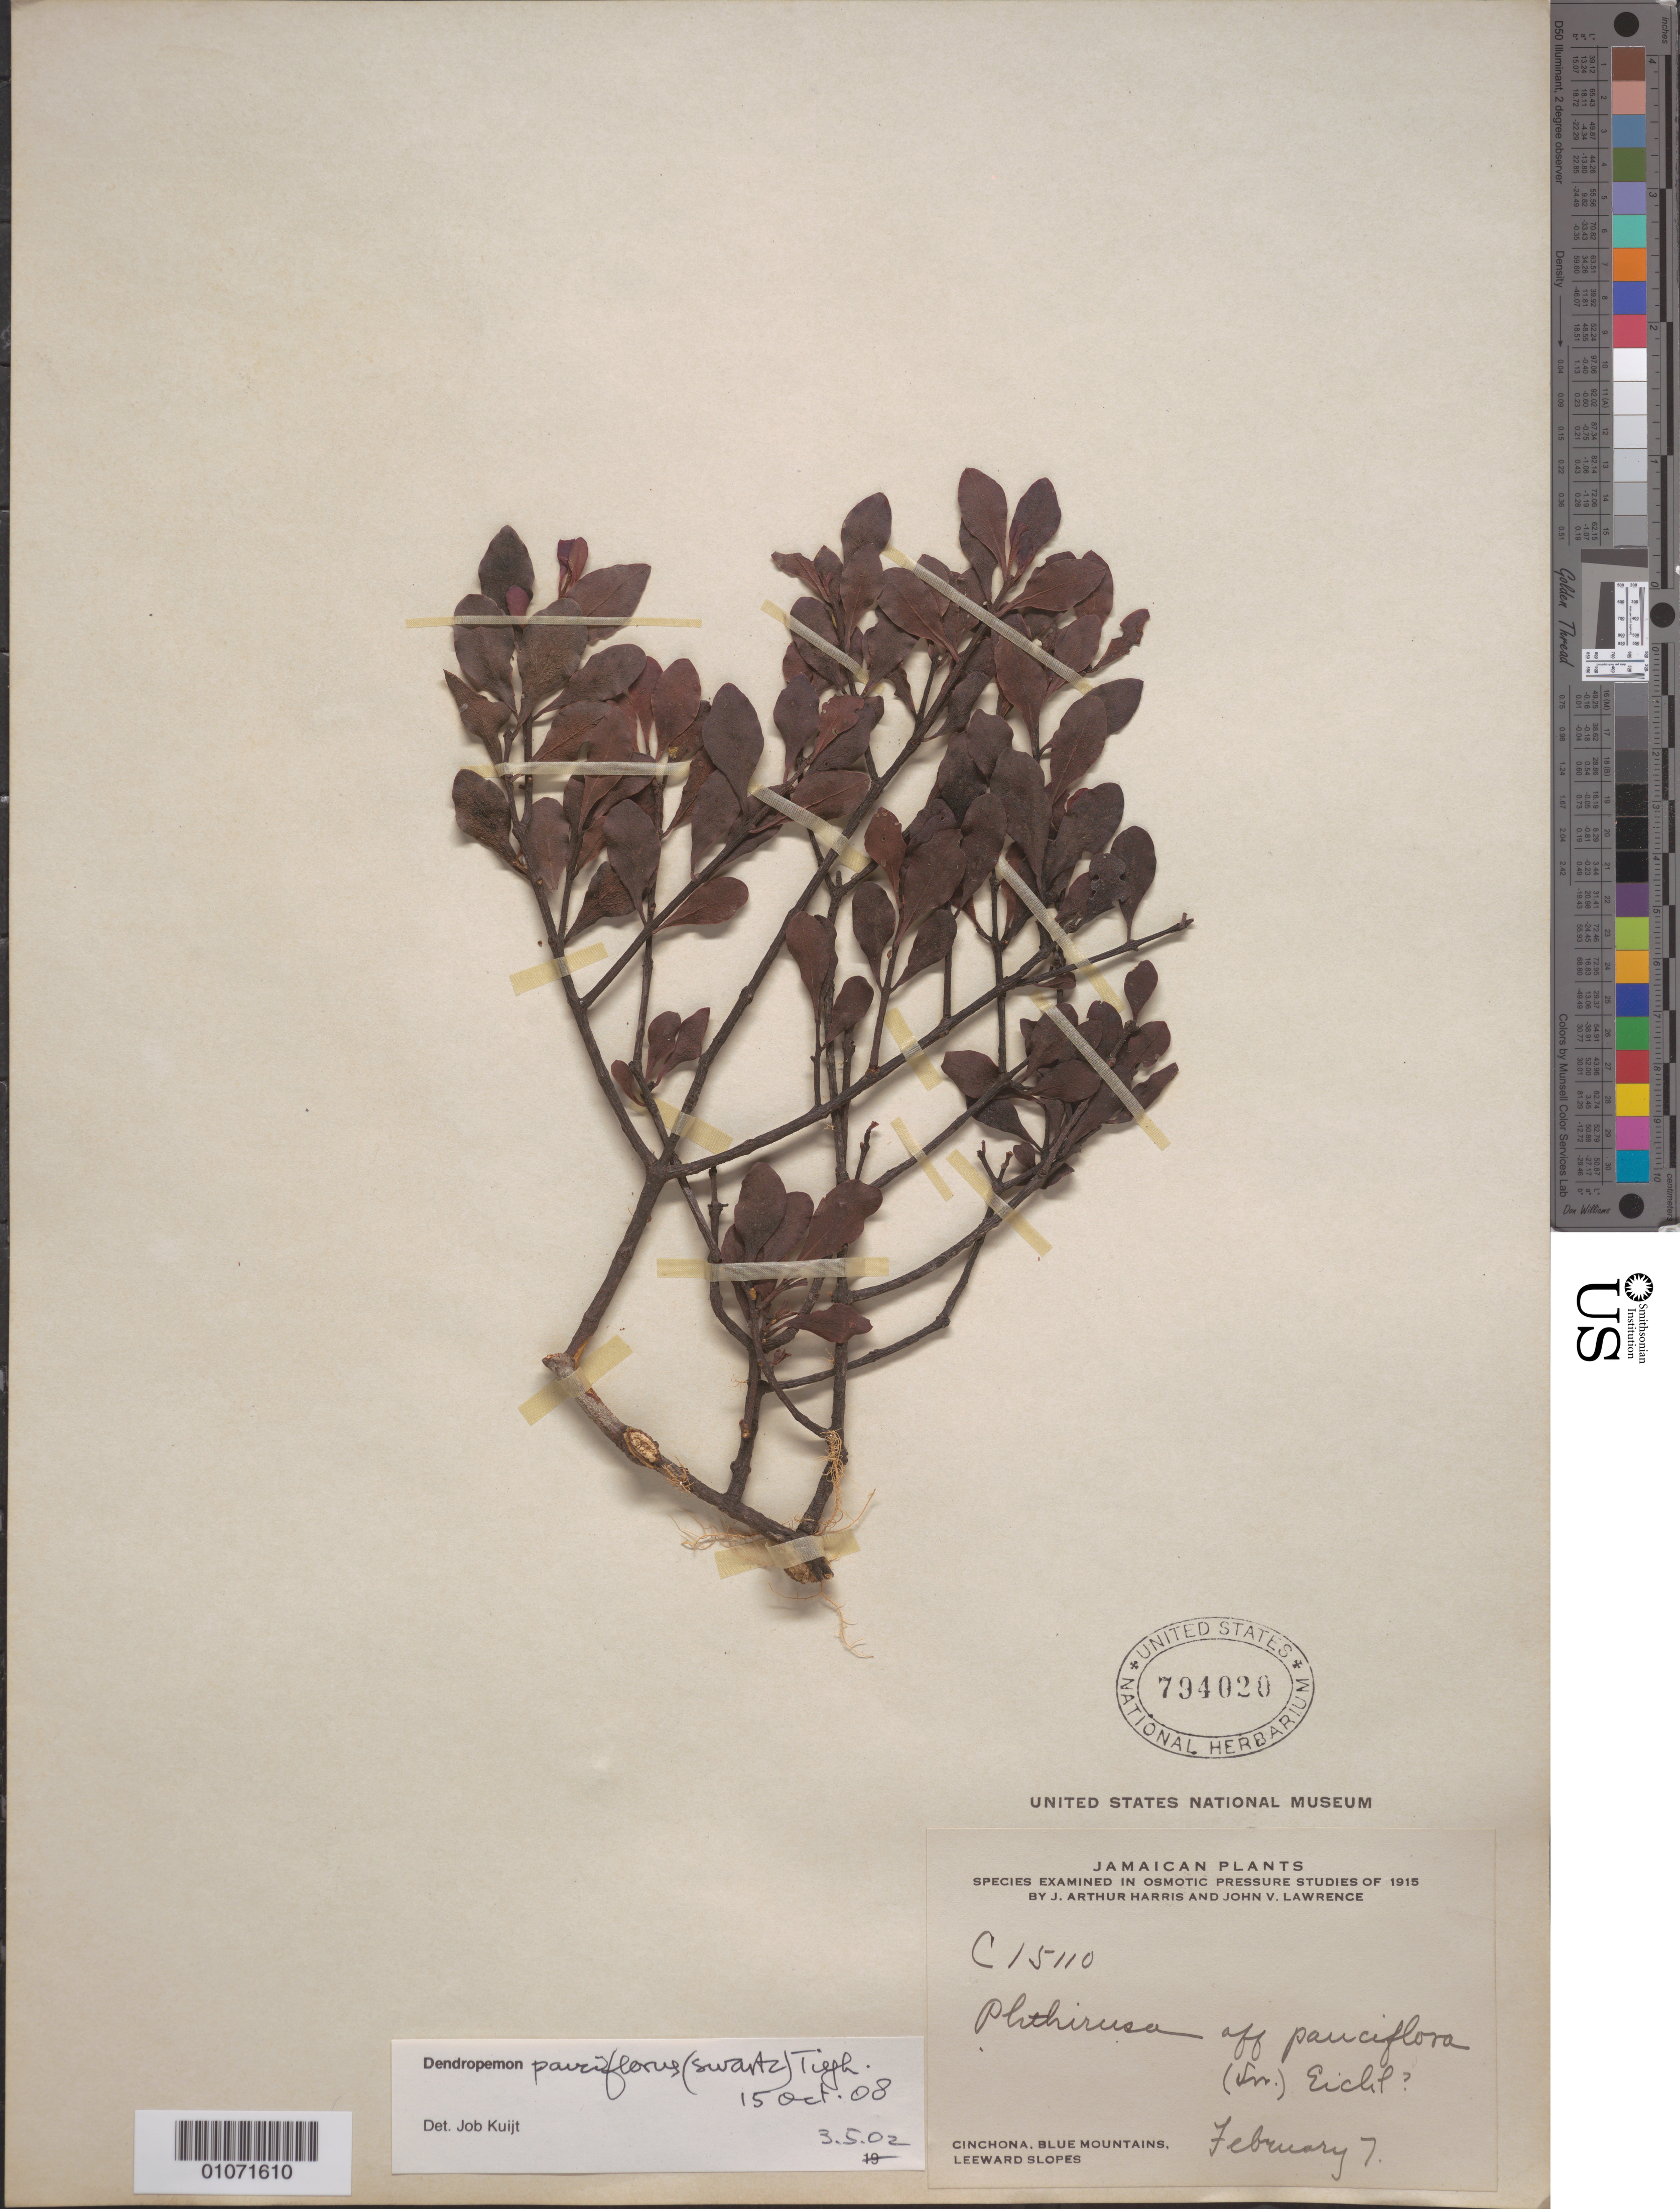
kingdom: Plantae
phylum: Tracheophyta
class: Magnoliopsida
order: Santalales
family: Loranthaceae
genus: Dendropemon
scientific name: Dendropemon parvifolius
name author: (Sw.) Steud.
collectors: A. Harris & J. Lawrence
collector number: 15110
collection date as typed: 07 Feb 1915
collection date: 1915-02-07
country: Jamaica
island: Jamaica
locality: Cinchona, Blue mountains.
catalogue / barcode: US 794020